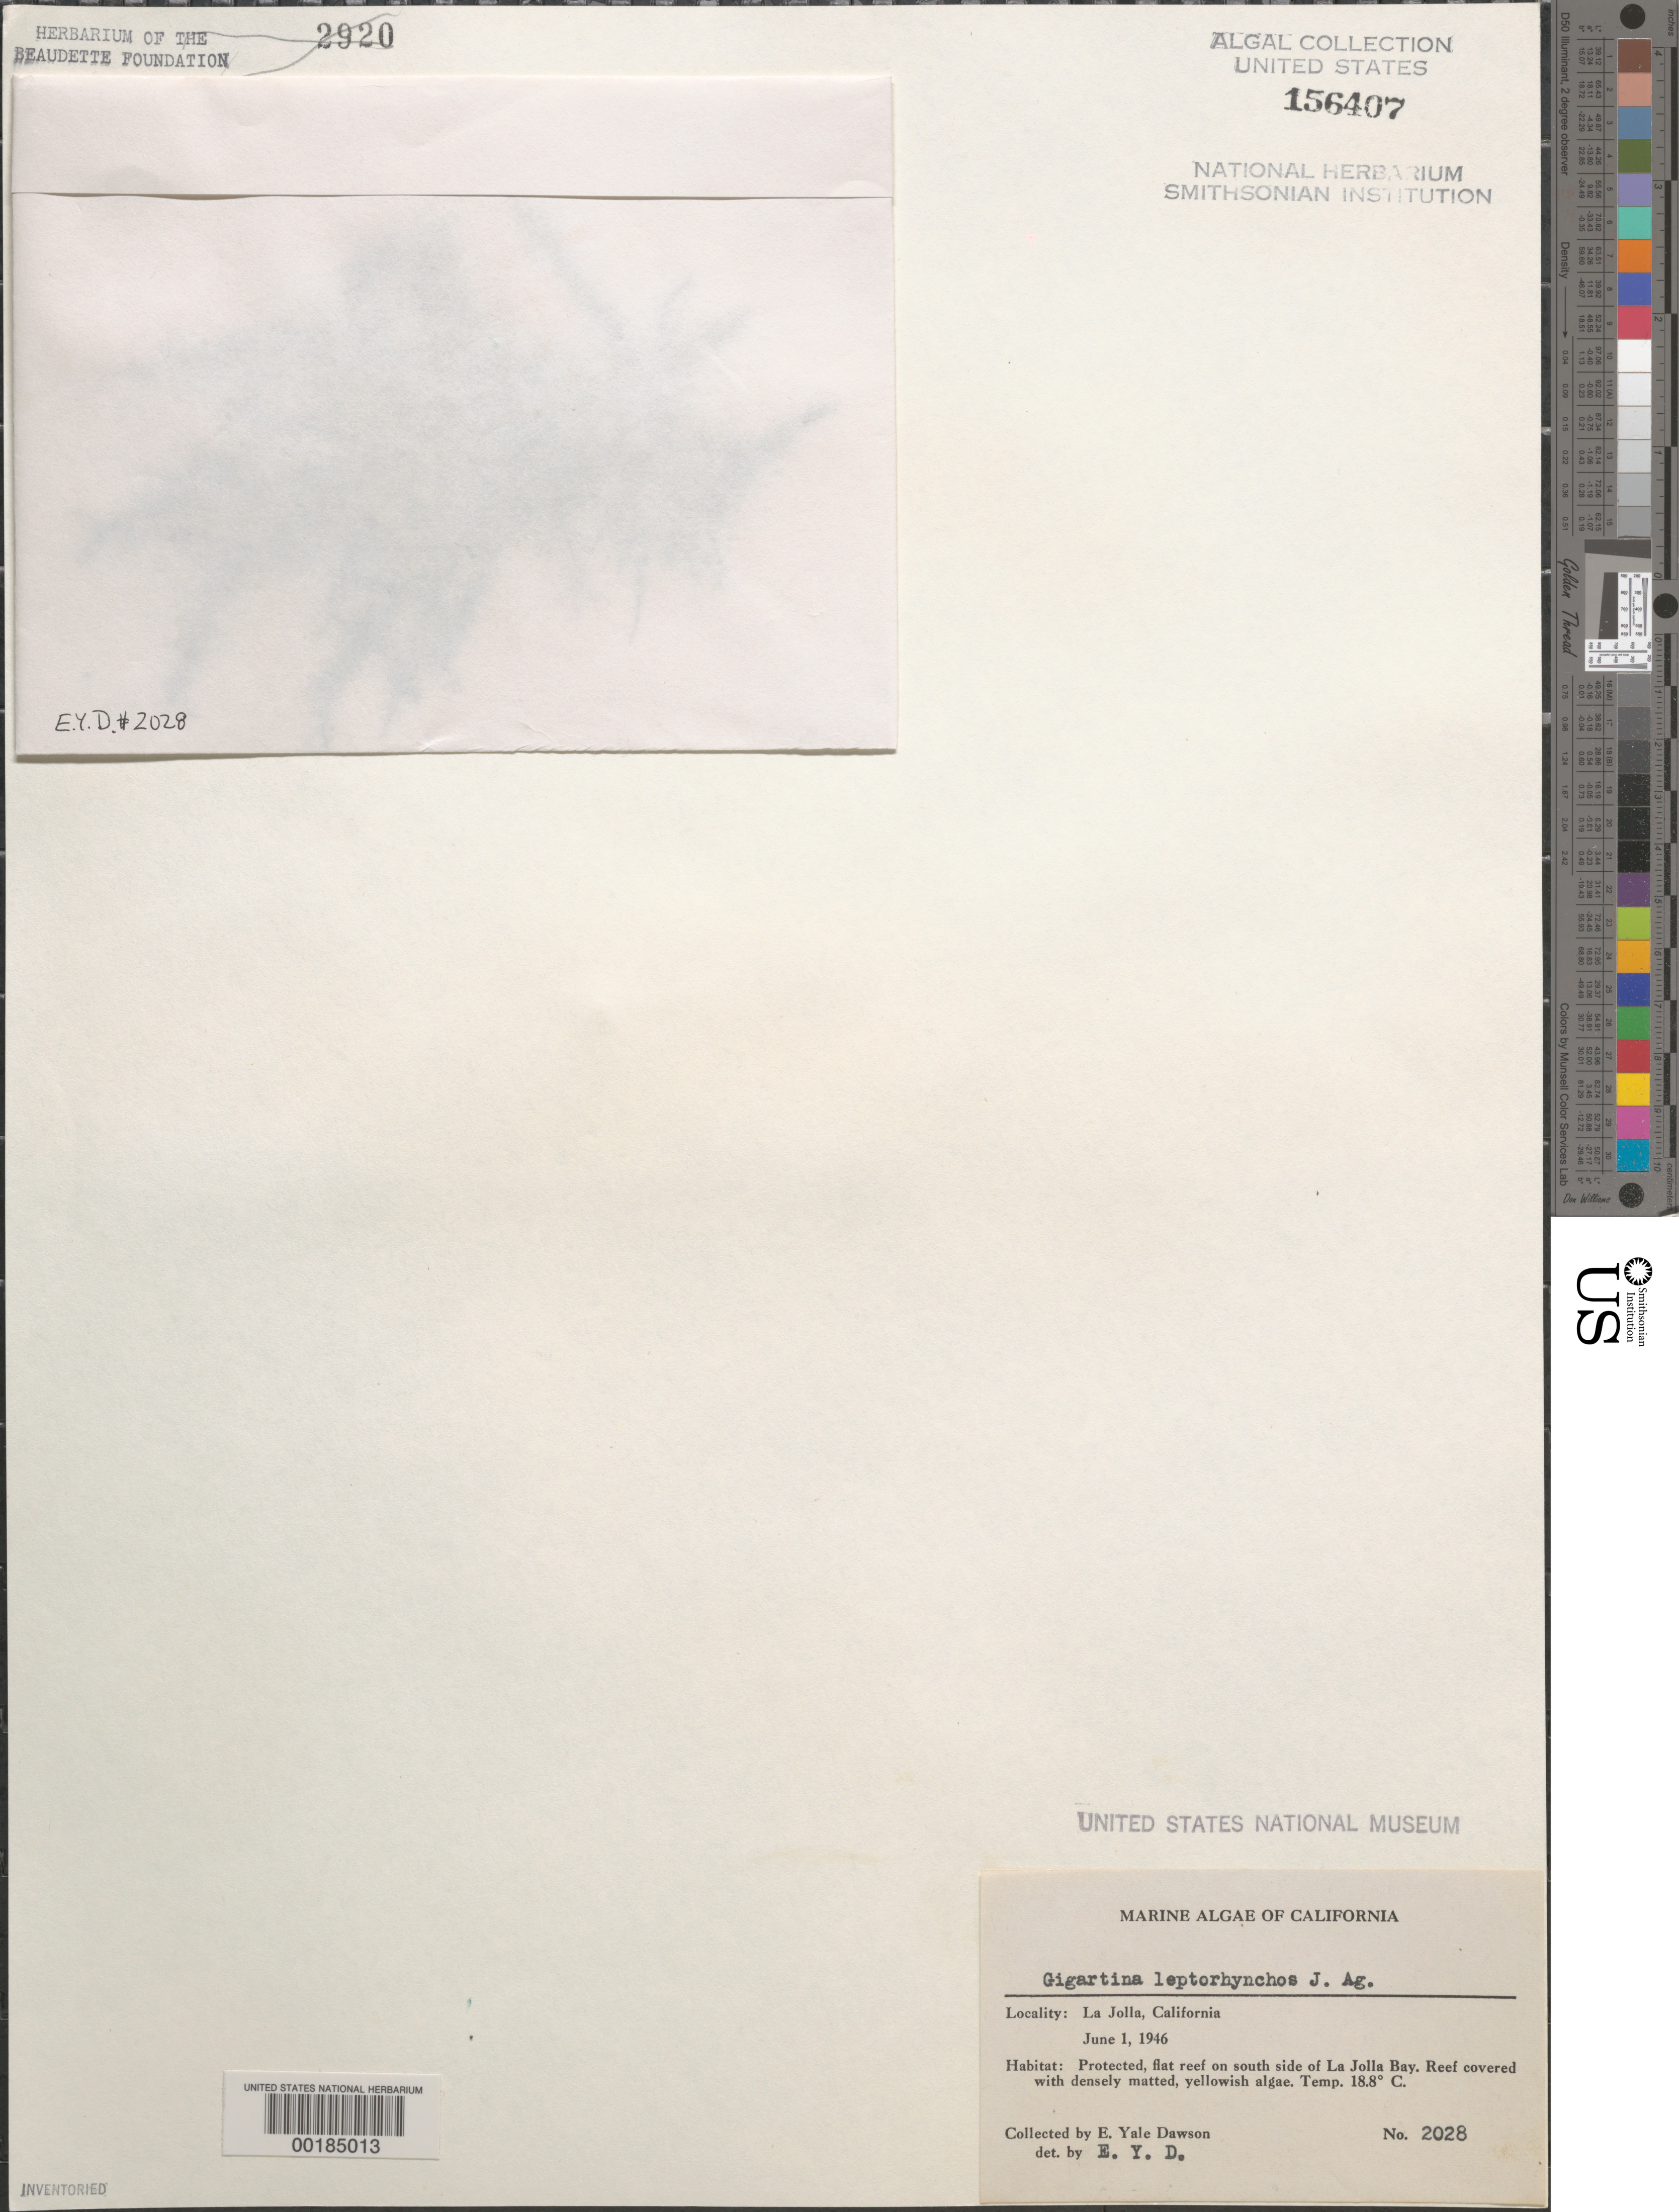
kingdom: Plantae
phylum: Rhodophyta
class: Florideophyceae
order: Gigartinales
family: Gigartinaceae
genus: Mazzaella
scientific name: Mazzaella leptorhynchos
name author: (J. Agardh) Leister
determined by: Algae name updating Project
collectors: E. Y. Dawson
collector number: EYD 2028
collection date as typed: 01 Jun 1946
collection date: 1946-06-01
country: United States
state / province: California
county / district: San Diego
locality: La Jolla, south La Jolla Bay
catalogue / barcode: US 156407